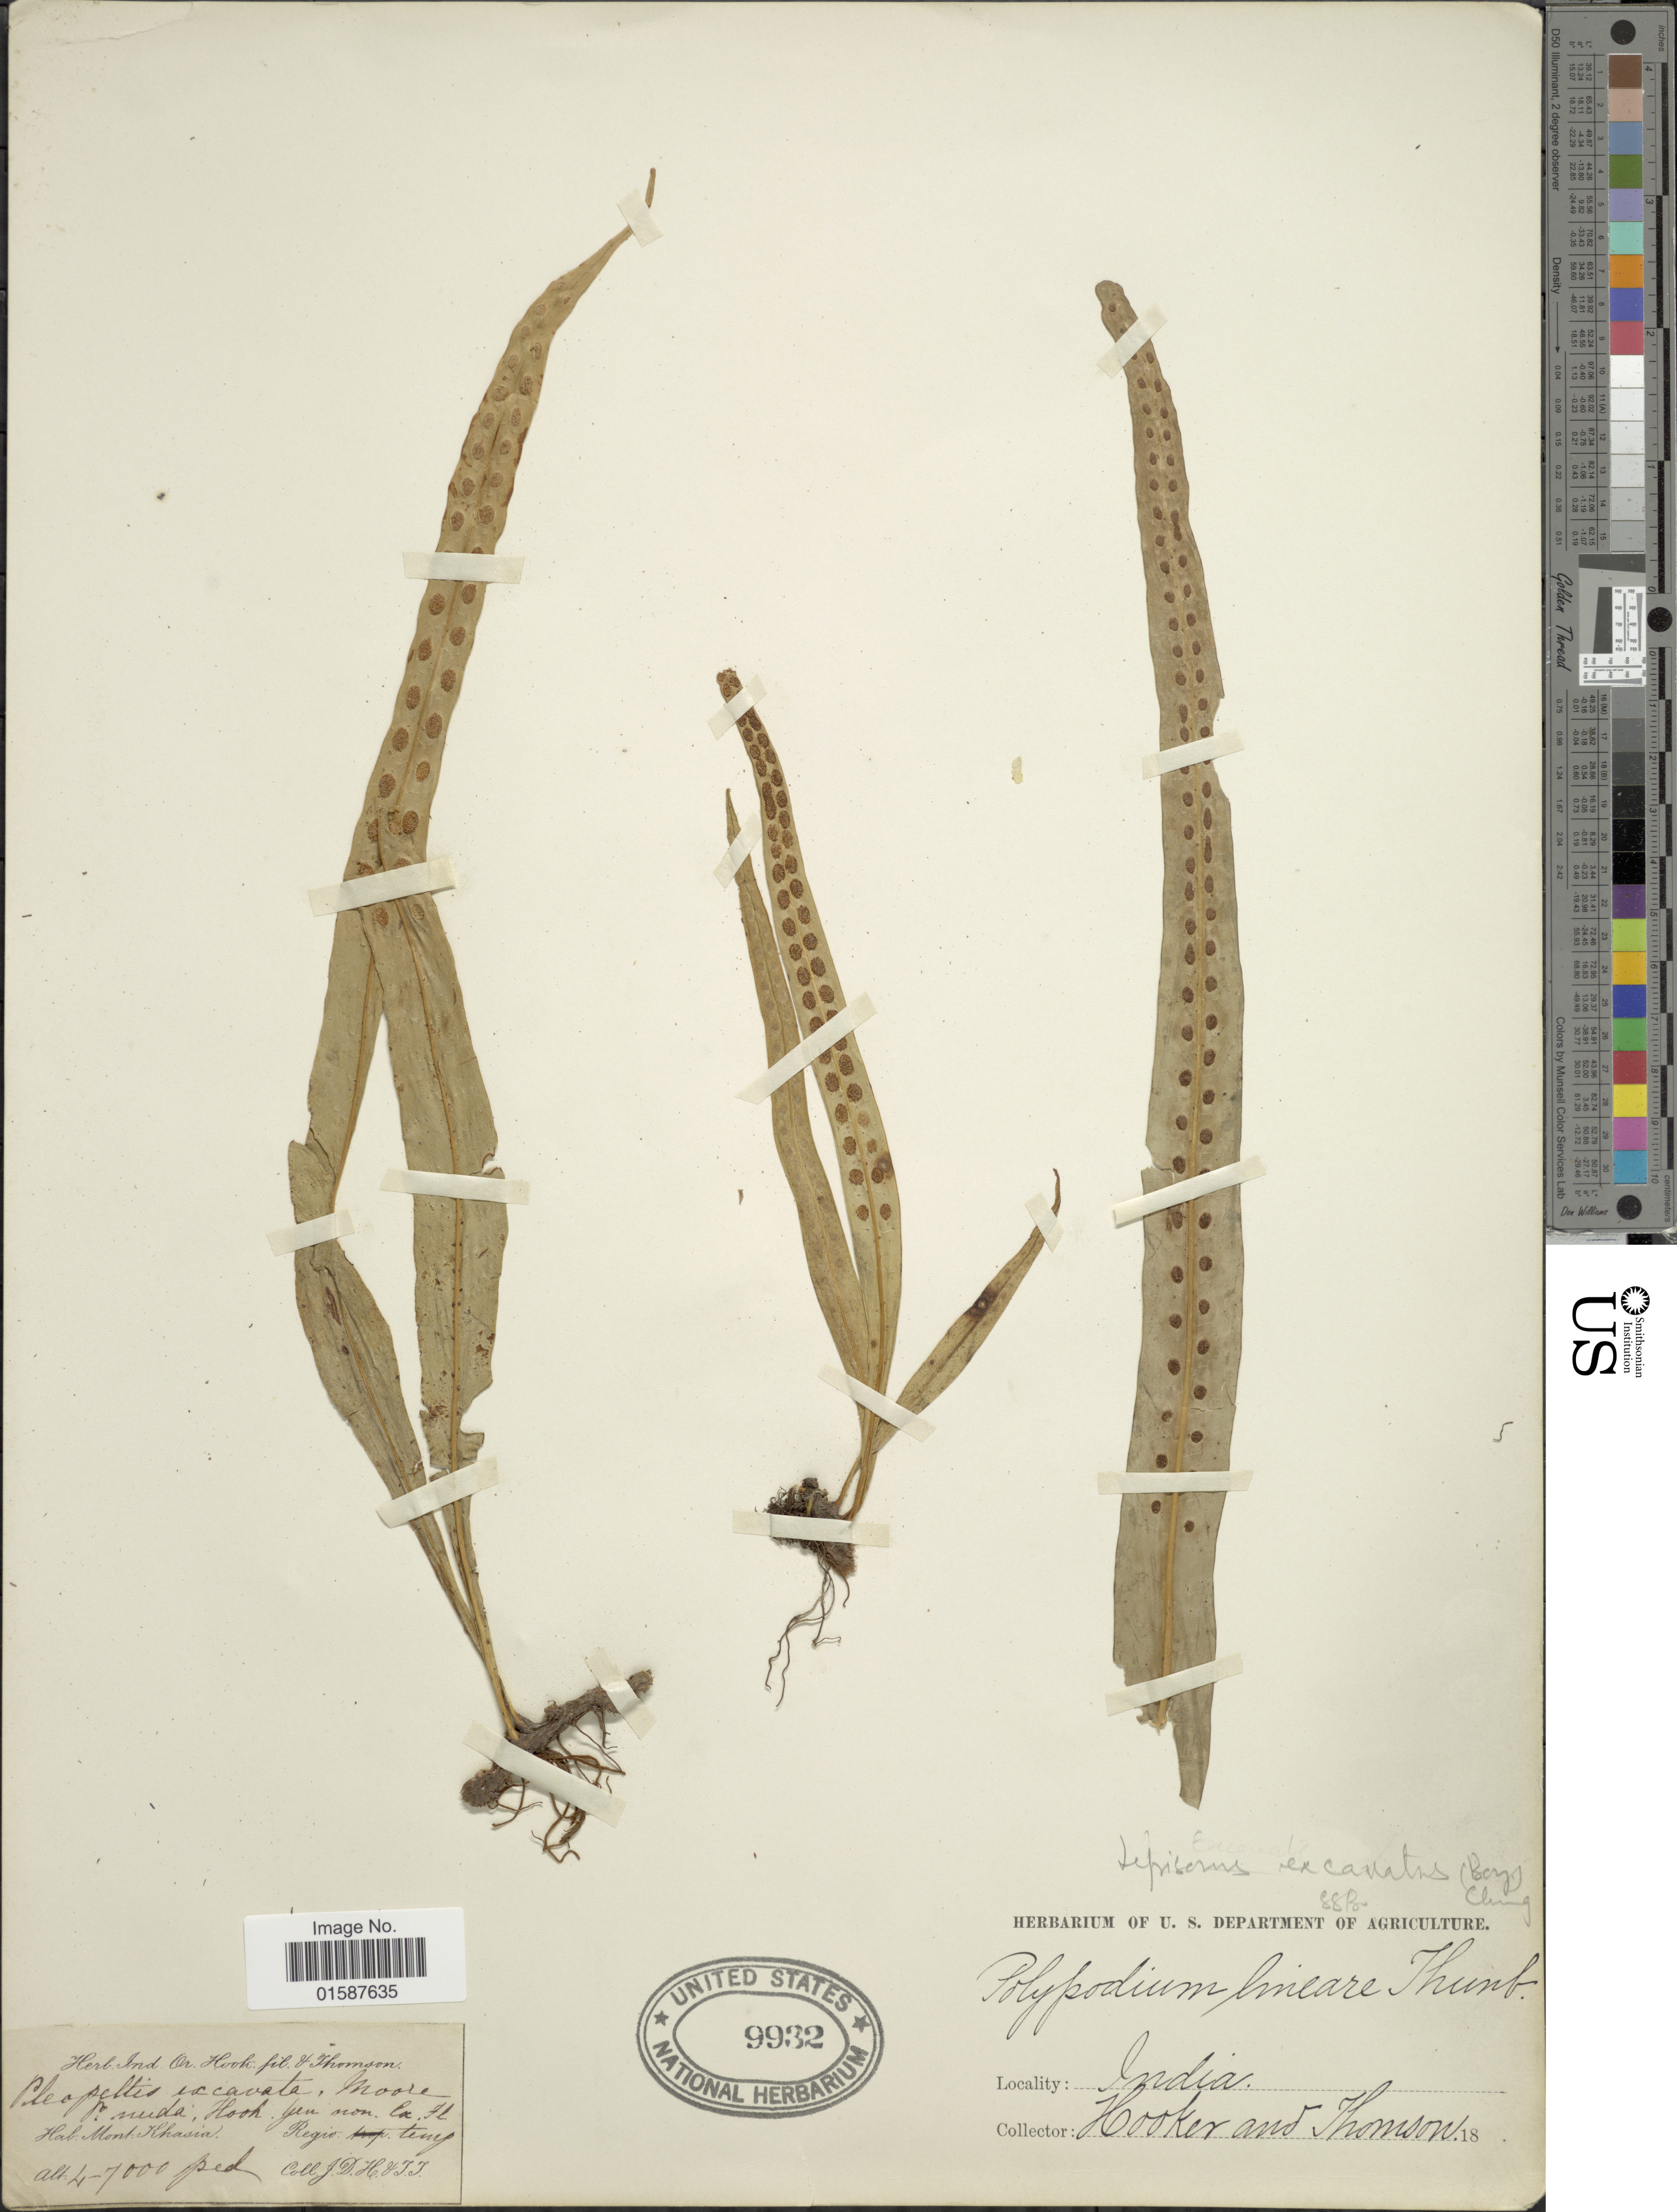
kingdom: Plantae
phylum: Tracheophyta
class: Polypodiopsida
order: Polypodiales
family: Polypodiaceae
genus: Lepisorus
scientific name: Lepisorus excavatus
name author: (Bory ex Willd.) Ching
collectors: -. Hooker & -- Thomson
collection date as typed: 18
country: India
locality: Mont. Khassia, Regio Temp.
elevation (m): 1219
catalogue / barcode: US 9932